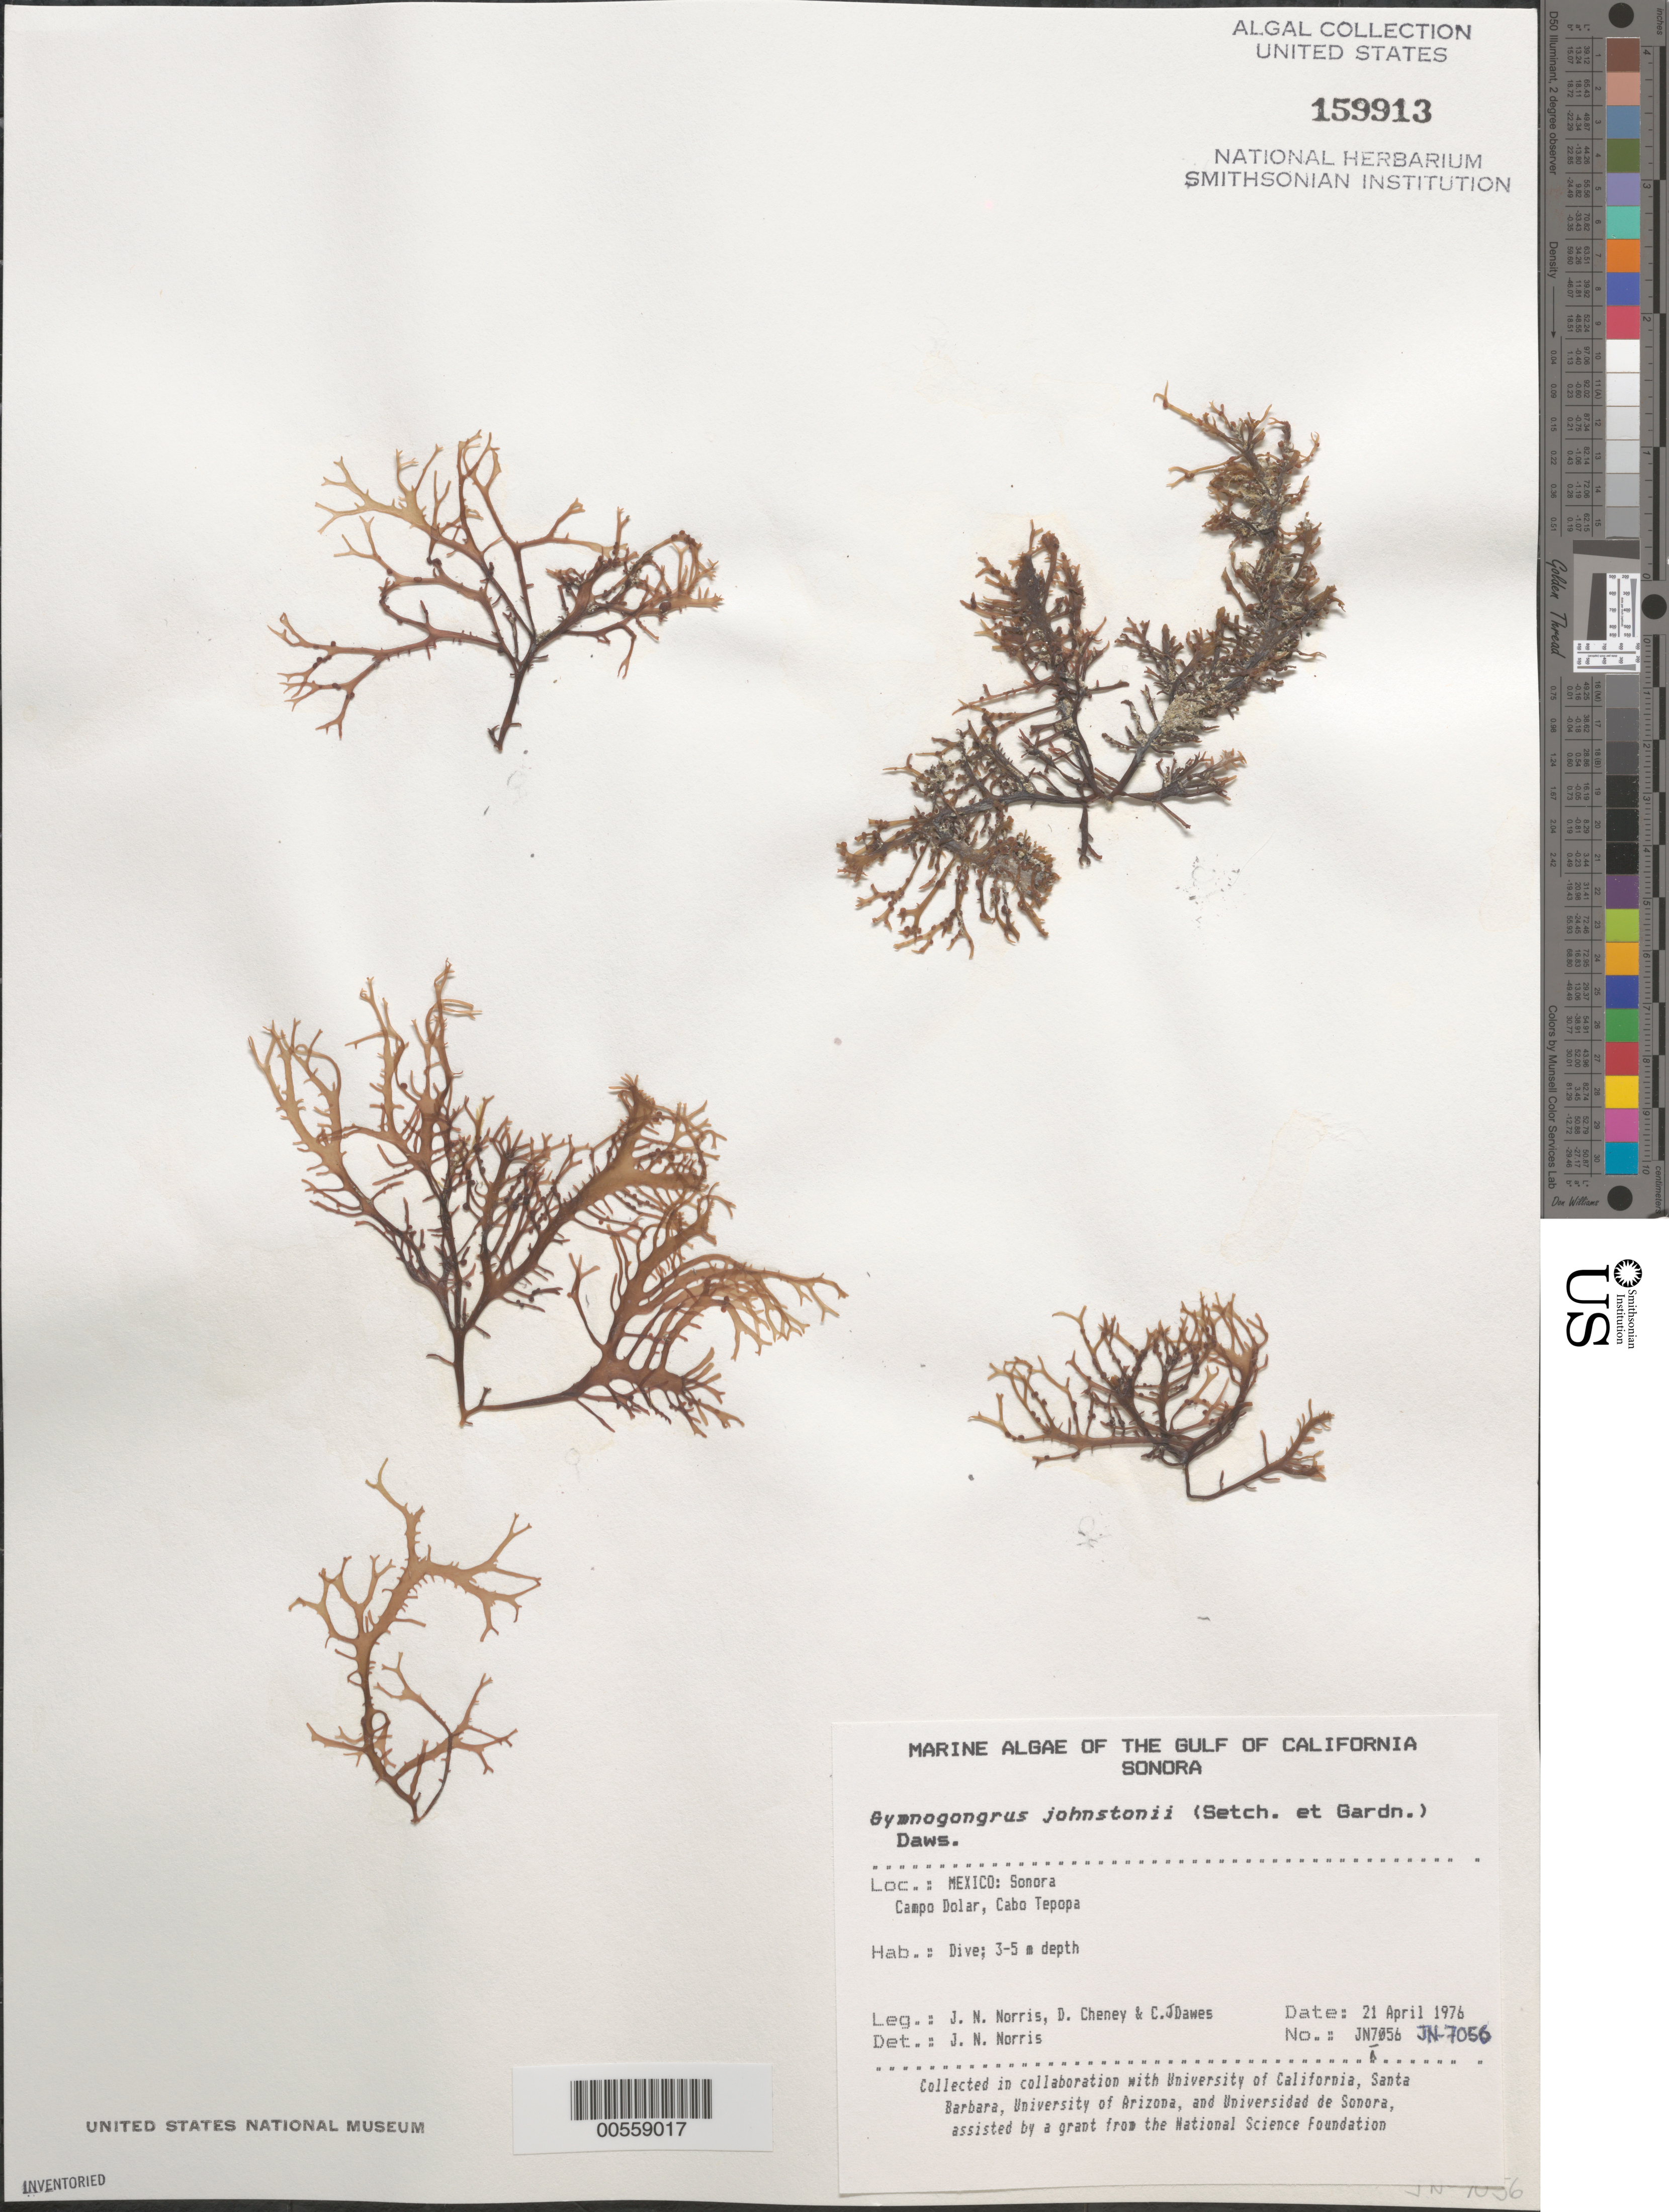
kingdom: Plantae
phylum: Rhodophyta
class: Florideophyceae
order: Gigartinales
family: Phyllophoraceae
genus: Gymnogongrus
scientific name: Gymnogongrus johnstonii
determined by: Norris, James N.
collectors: J. N. Norris, D. Cheney & C. Dawes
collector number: JN-7056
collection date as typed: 21 Apr 1976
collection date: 1976-04-21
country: Mexico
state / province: Sonora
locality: Campo Dolar, Cabo Tepopa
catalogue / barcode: US 159913